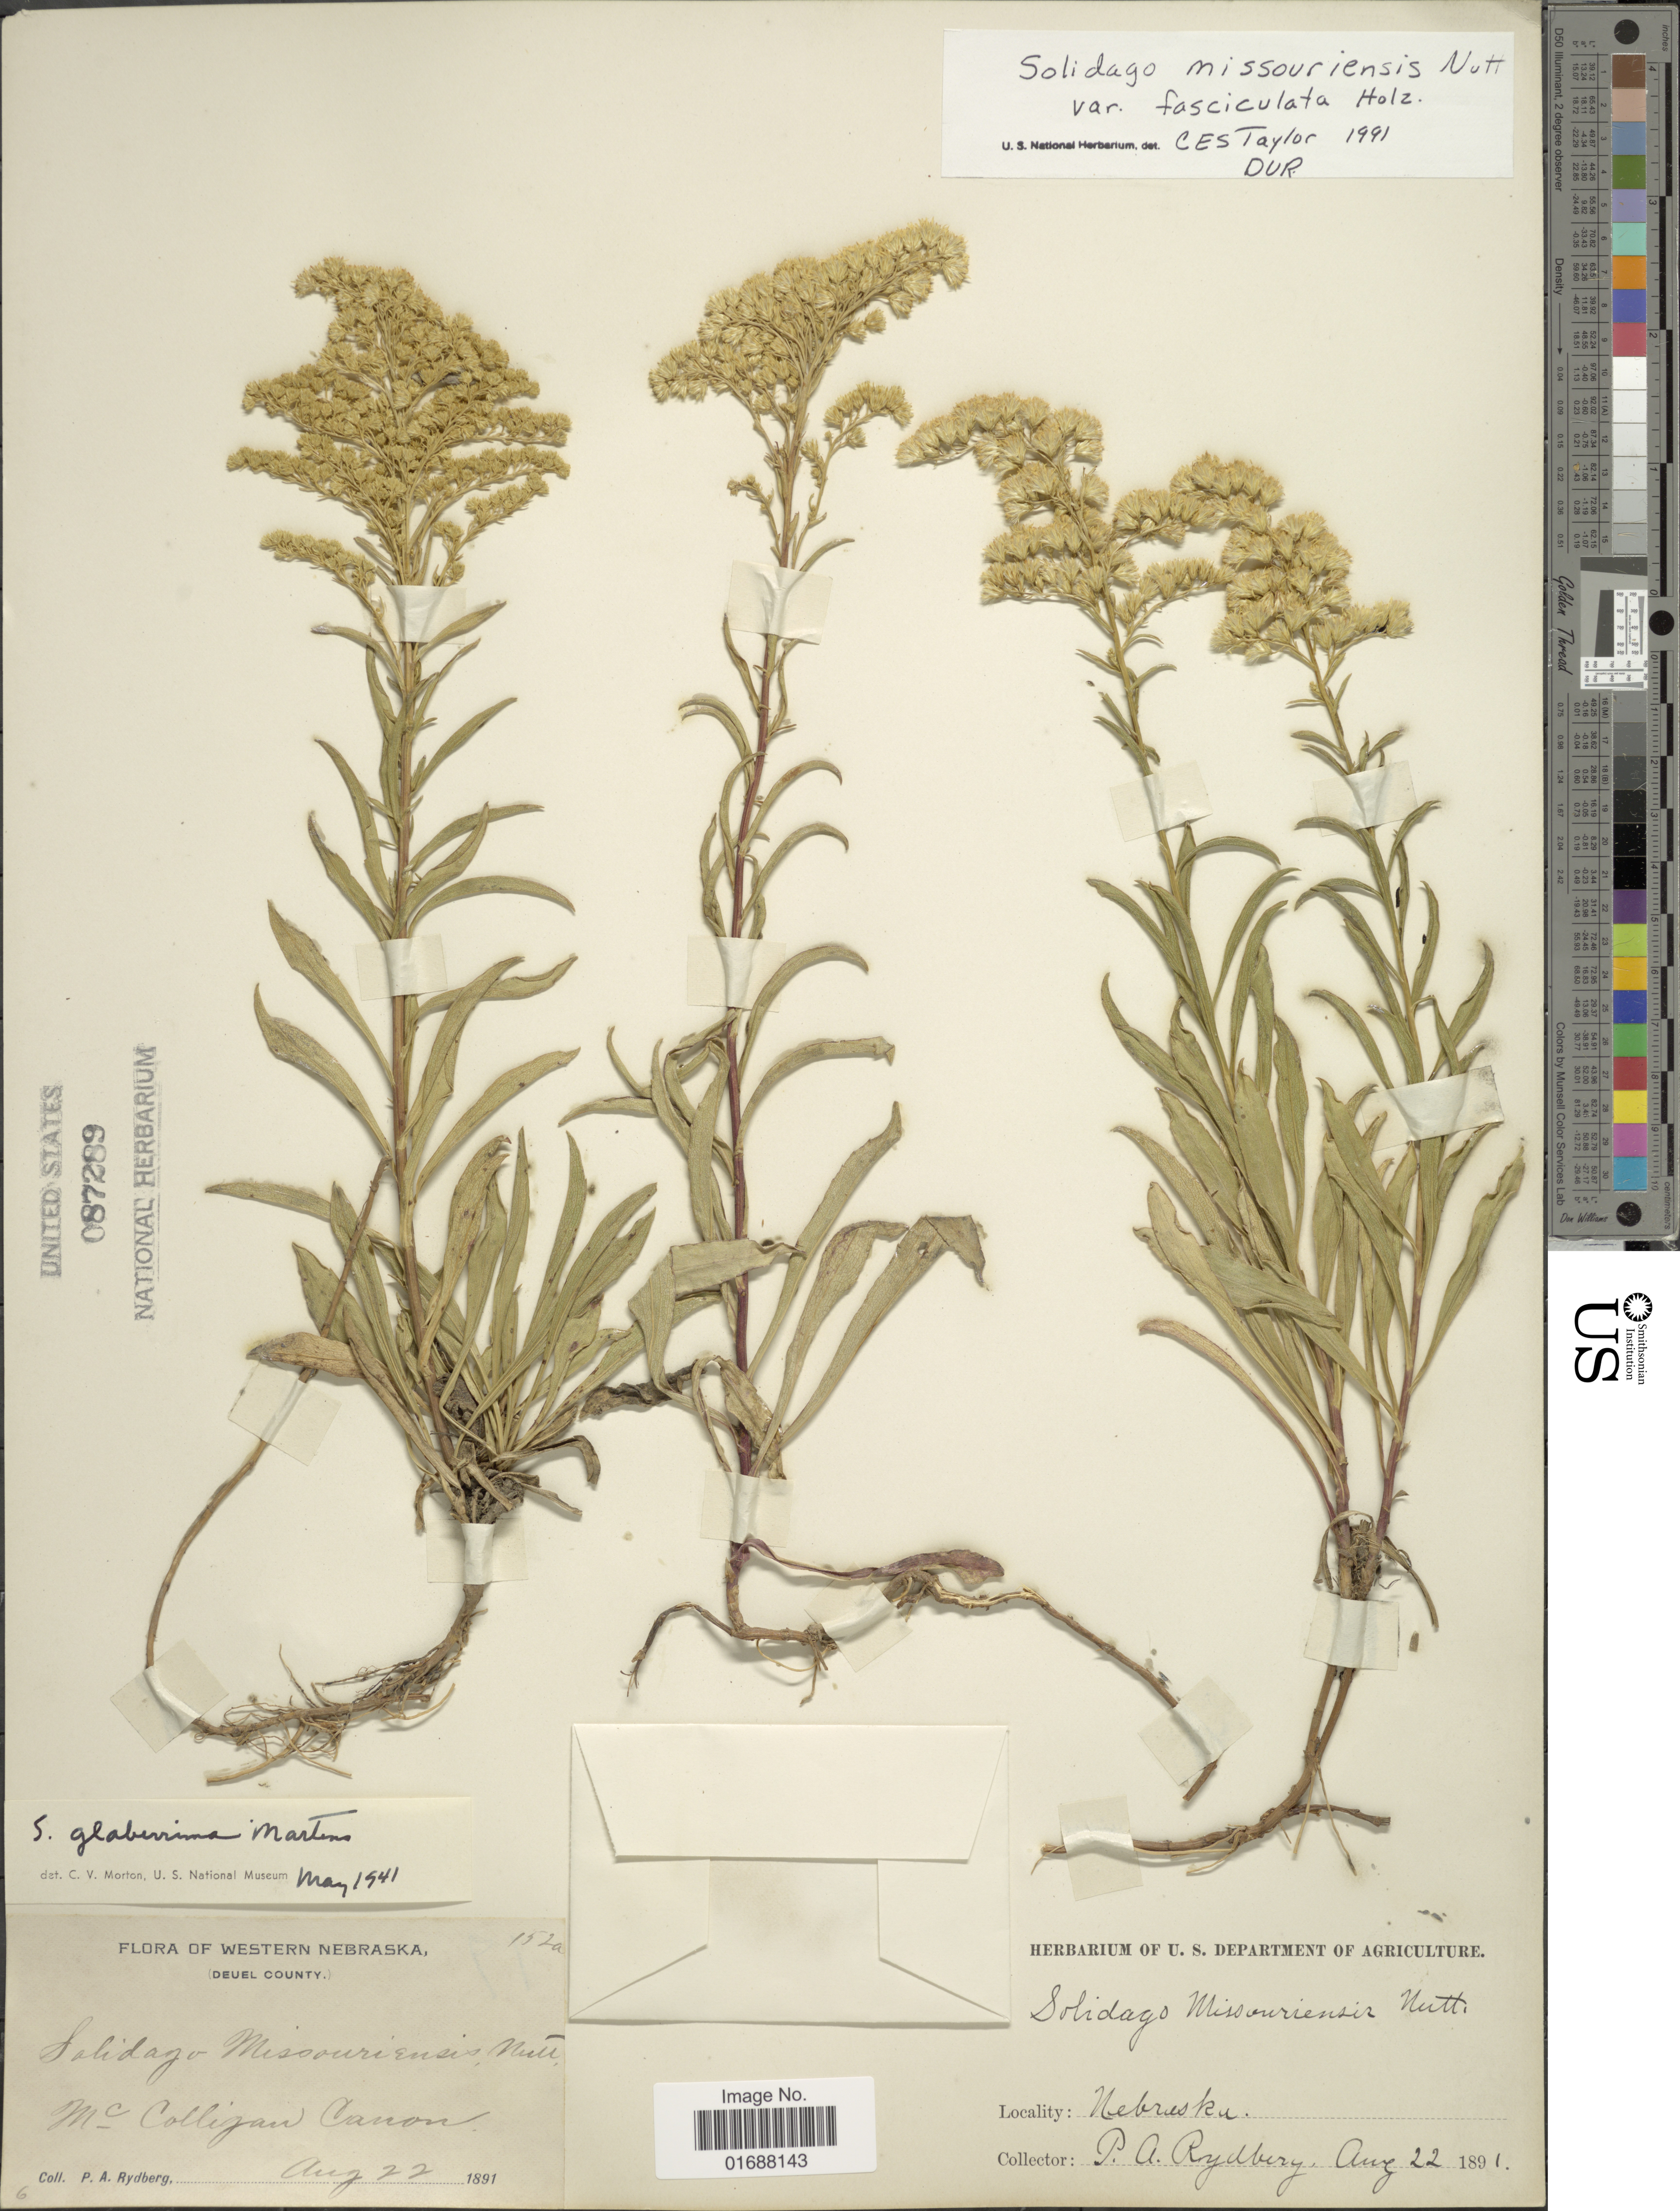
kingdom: Plantae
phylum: Tracheophyta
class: Magnoliopsida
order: Asterales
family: Asteraceae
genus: Solidago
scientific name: Solidago missouriensis var. fasciculata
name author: Holz.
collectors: P. A. Rydberg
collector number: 152a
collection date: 1891-08-22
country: United States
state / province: Nebraska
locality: Western Nebraska, Deuel County, McColligan Canyon.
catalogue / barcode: US 87289